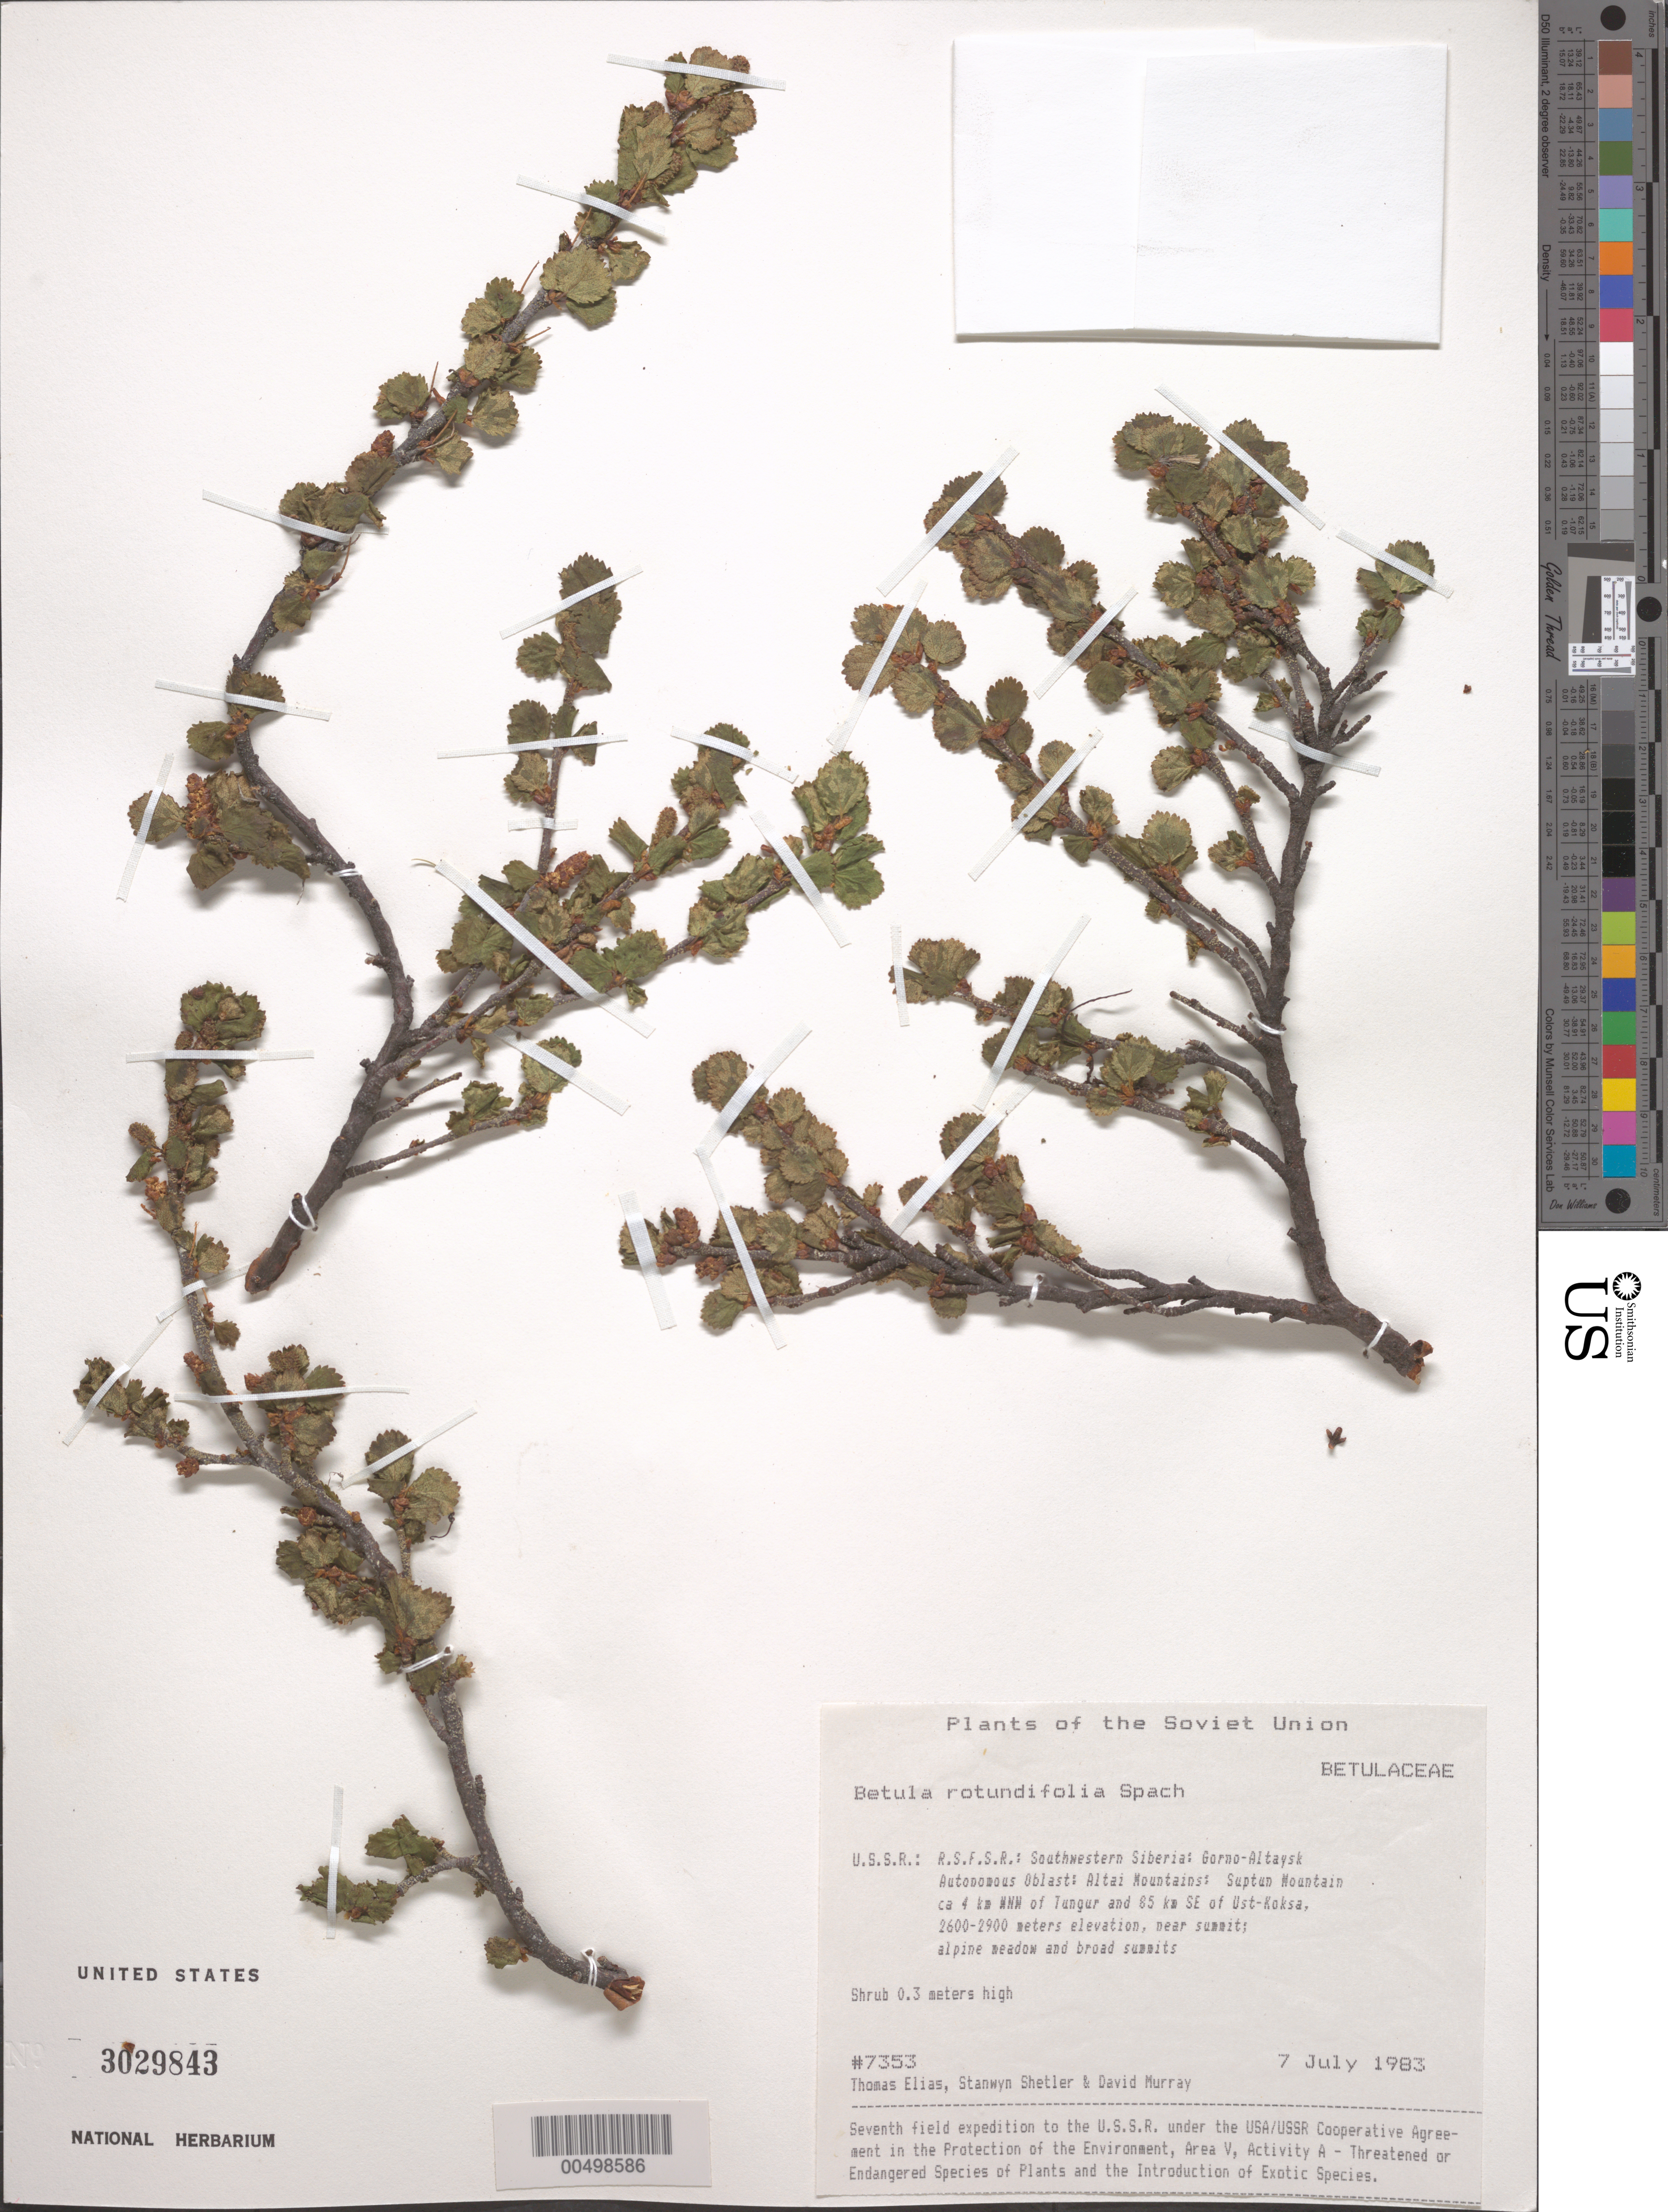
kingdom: Plantae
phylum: Tracheophyta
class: Magnoliopsida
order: Fagales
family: Betulaceae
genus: Betula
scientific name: Betula rotundifolia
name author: Spach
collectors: T. Elias, S. Shetler & D. F. Murray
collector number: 7353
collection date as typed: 07 Jul 1983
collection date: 1983-07-07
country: Russian Federation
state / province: Altai Republic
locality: Altai Mountains, Suptun Mountain, ca. 4 km WNW of Tungur and 85 km SE of Ust-Koksa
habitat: near summit; alpine meadows and broad summits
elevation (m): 2600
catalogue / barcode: US 3029843